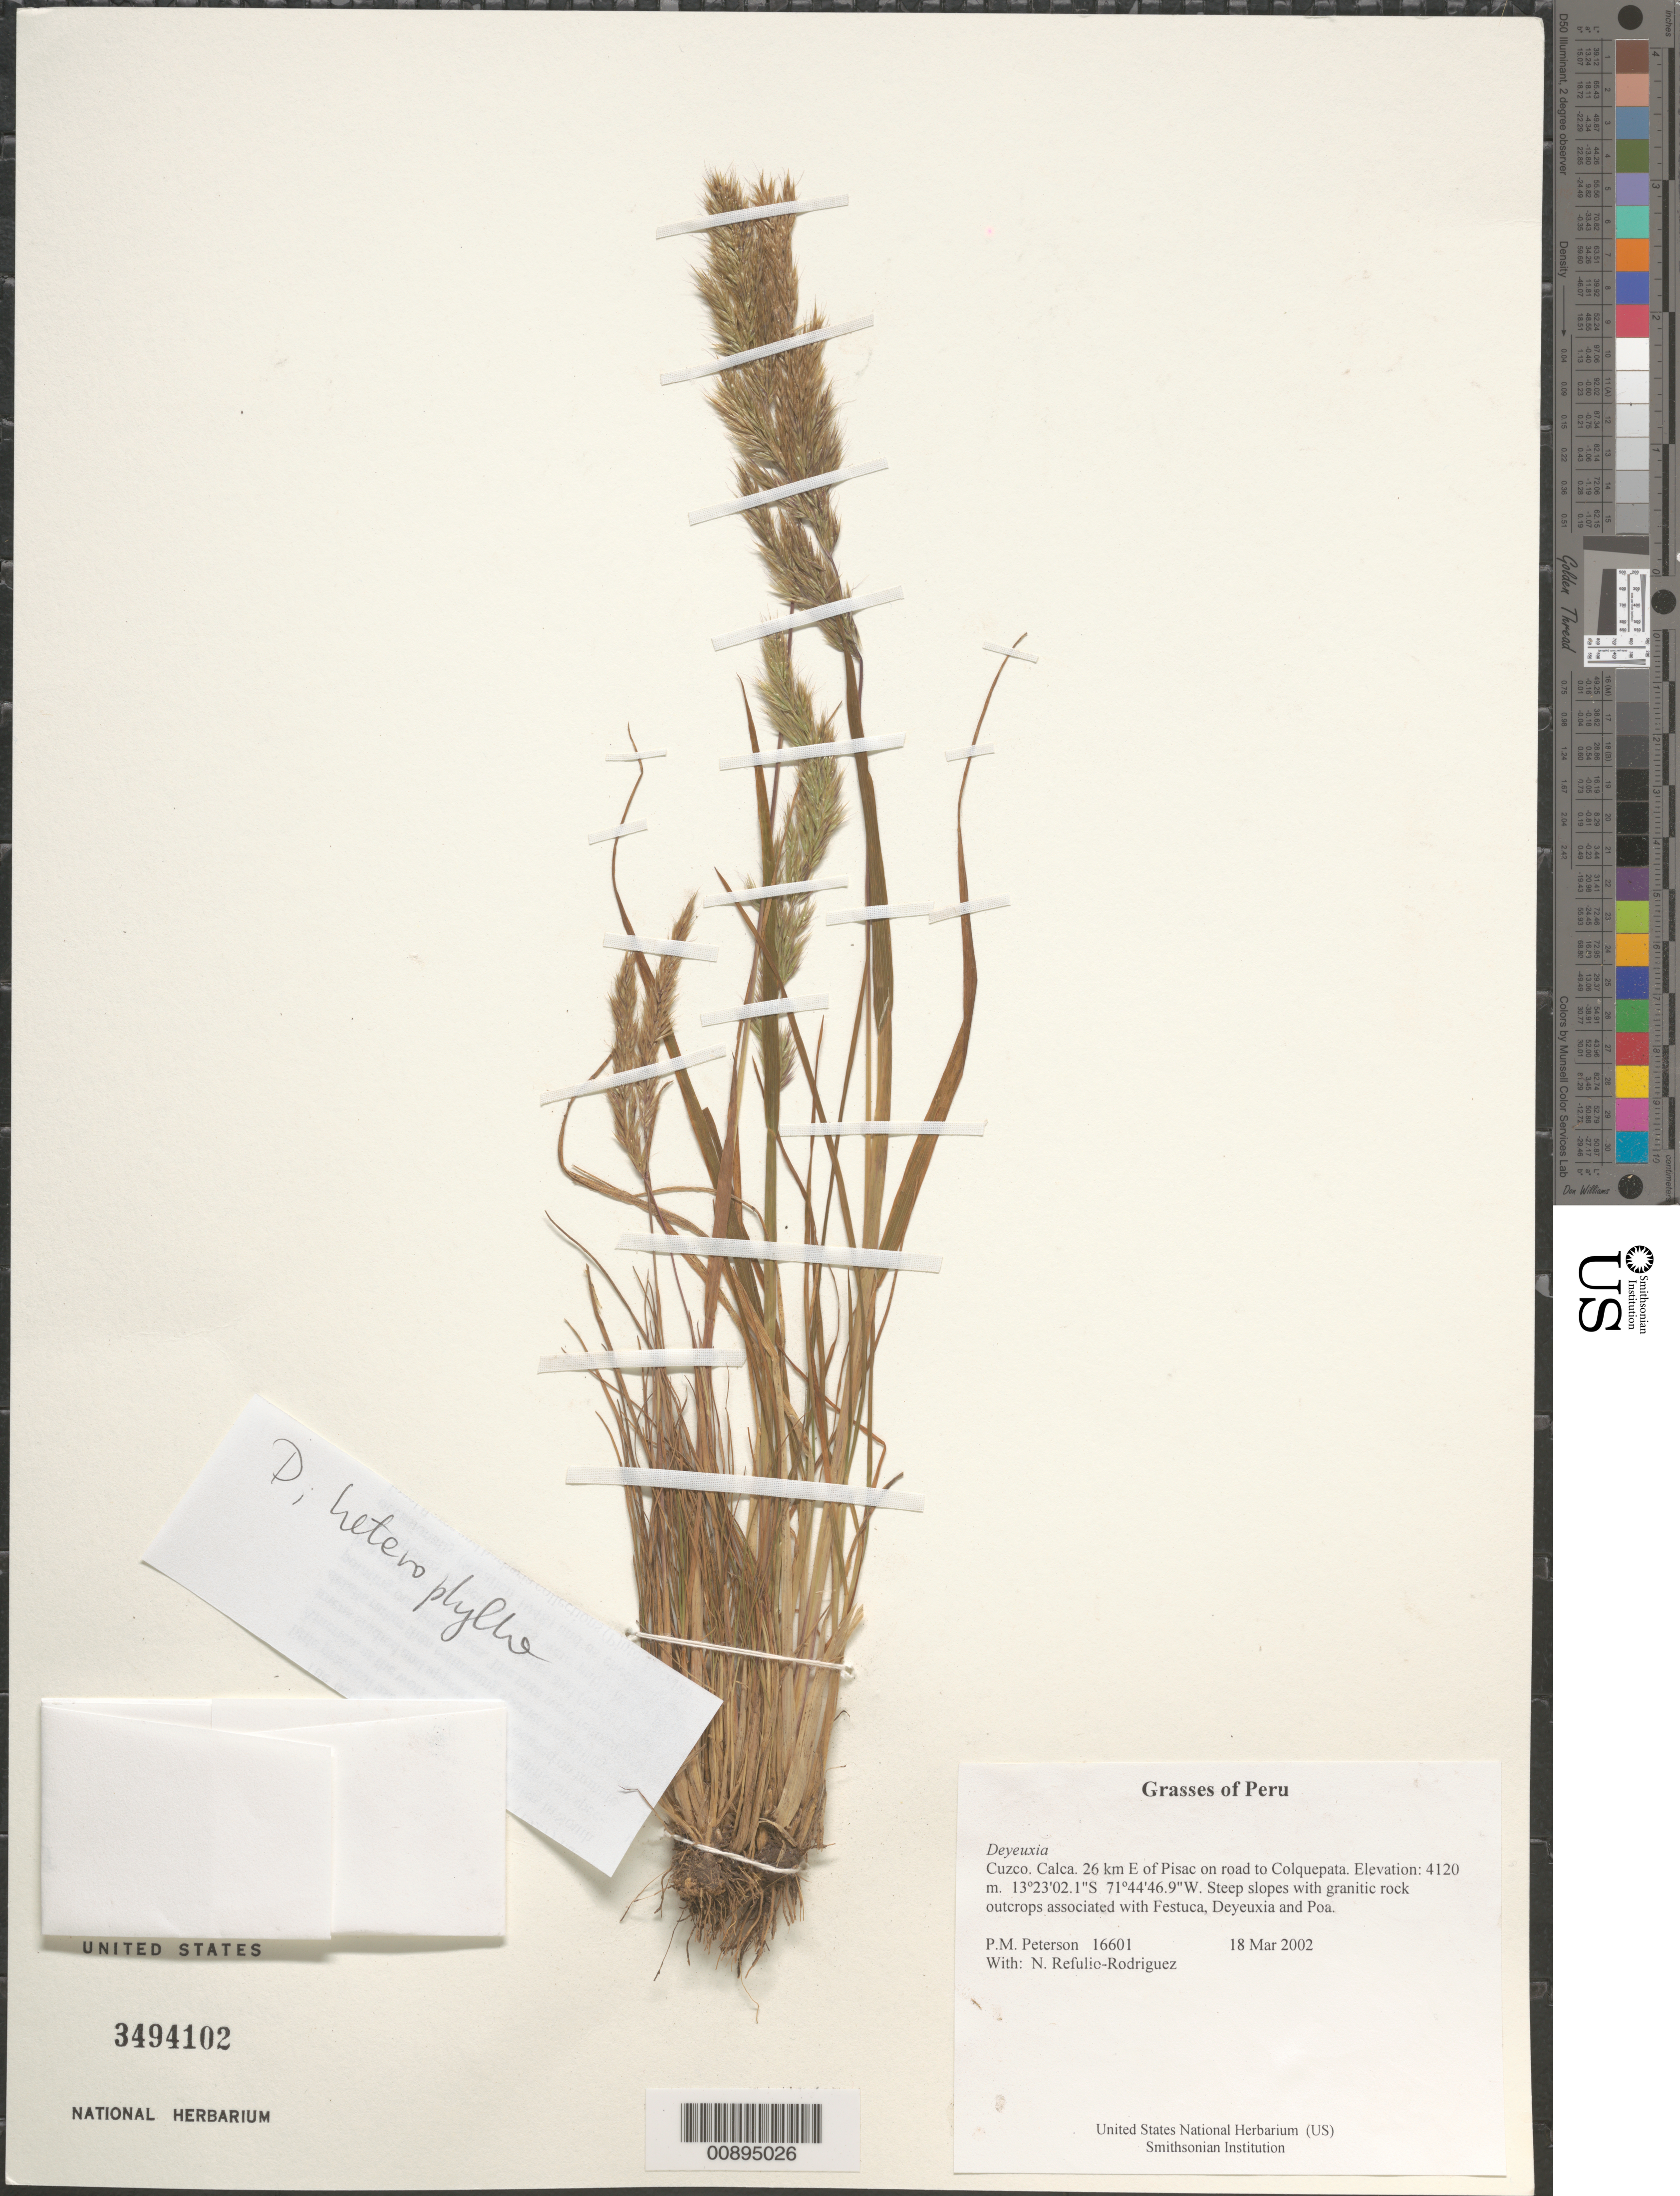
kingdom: Plantae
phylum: Tracheophyta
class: Liliopsida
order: Poales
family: Poaceae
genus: Calamagrostis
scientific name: Calamagrostis sp.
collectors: P. M. Peterson & N. Refulio-Rodríguez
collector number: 16601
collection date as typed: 18 Mar 2002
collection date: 2002-03-18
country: Peru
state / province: Cusco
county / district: Calca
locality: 26 km E of Pisac on road to Colquepata.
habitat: Steep slopes with granitic rock outcrops associated with ~Festuca, Deyeuxia and Poa~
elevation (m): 4120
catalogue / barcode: US 3494102